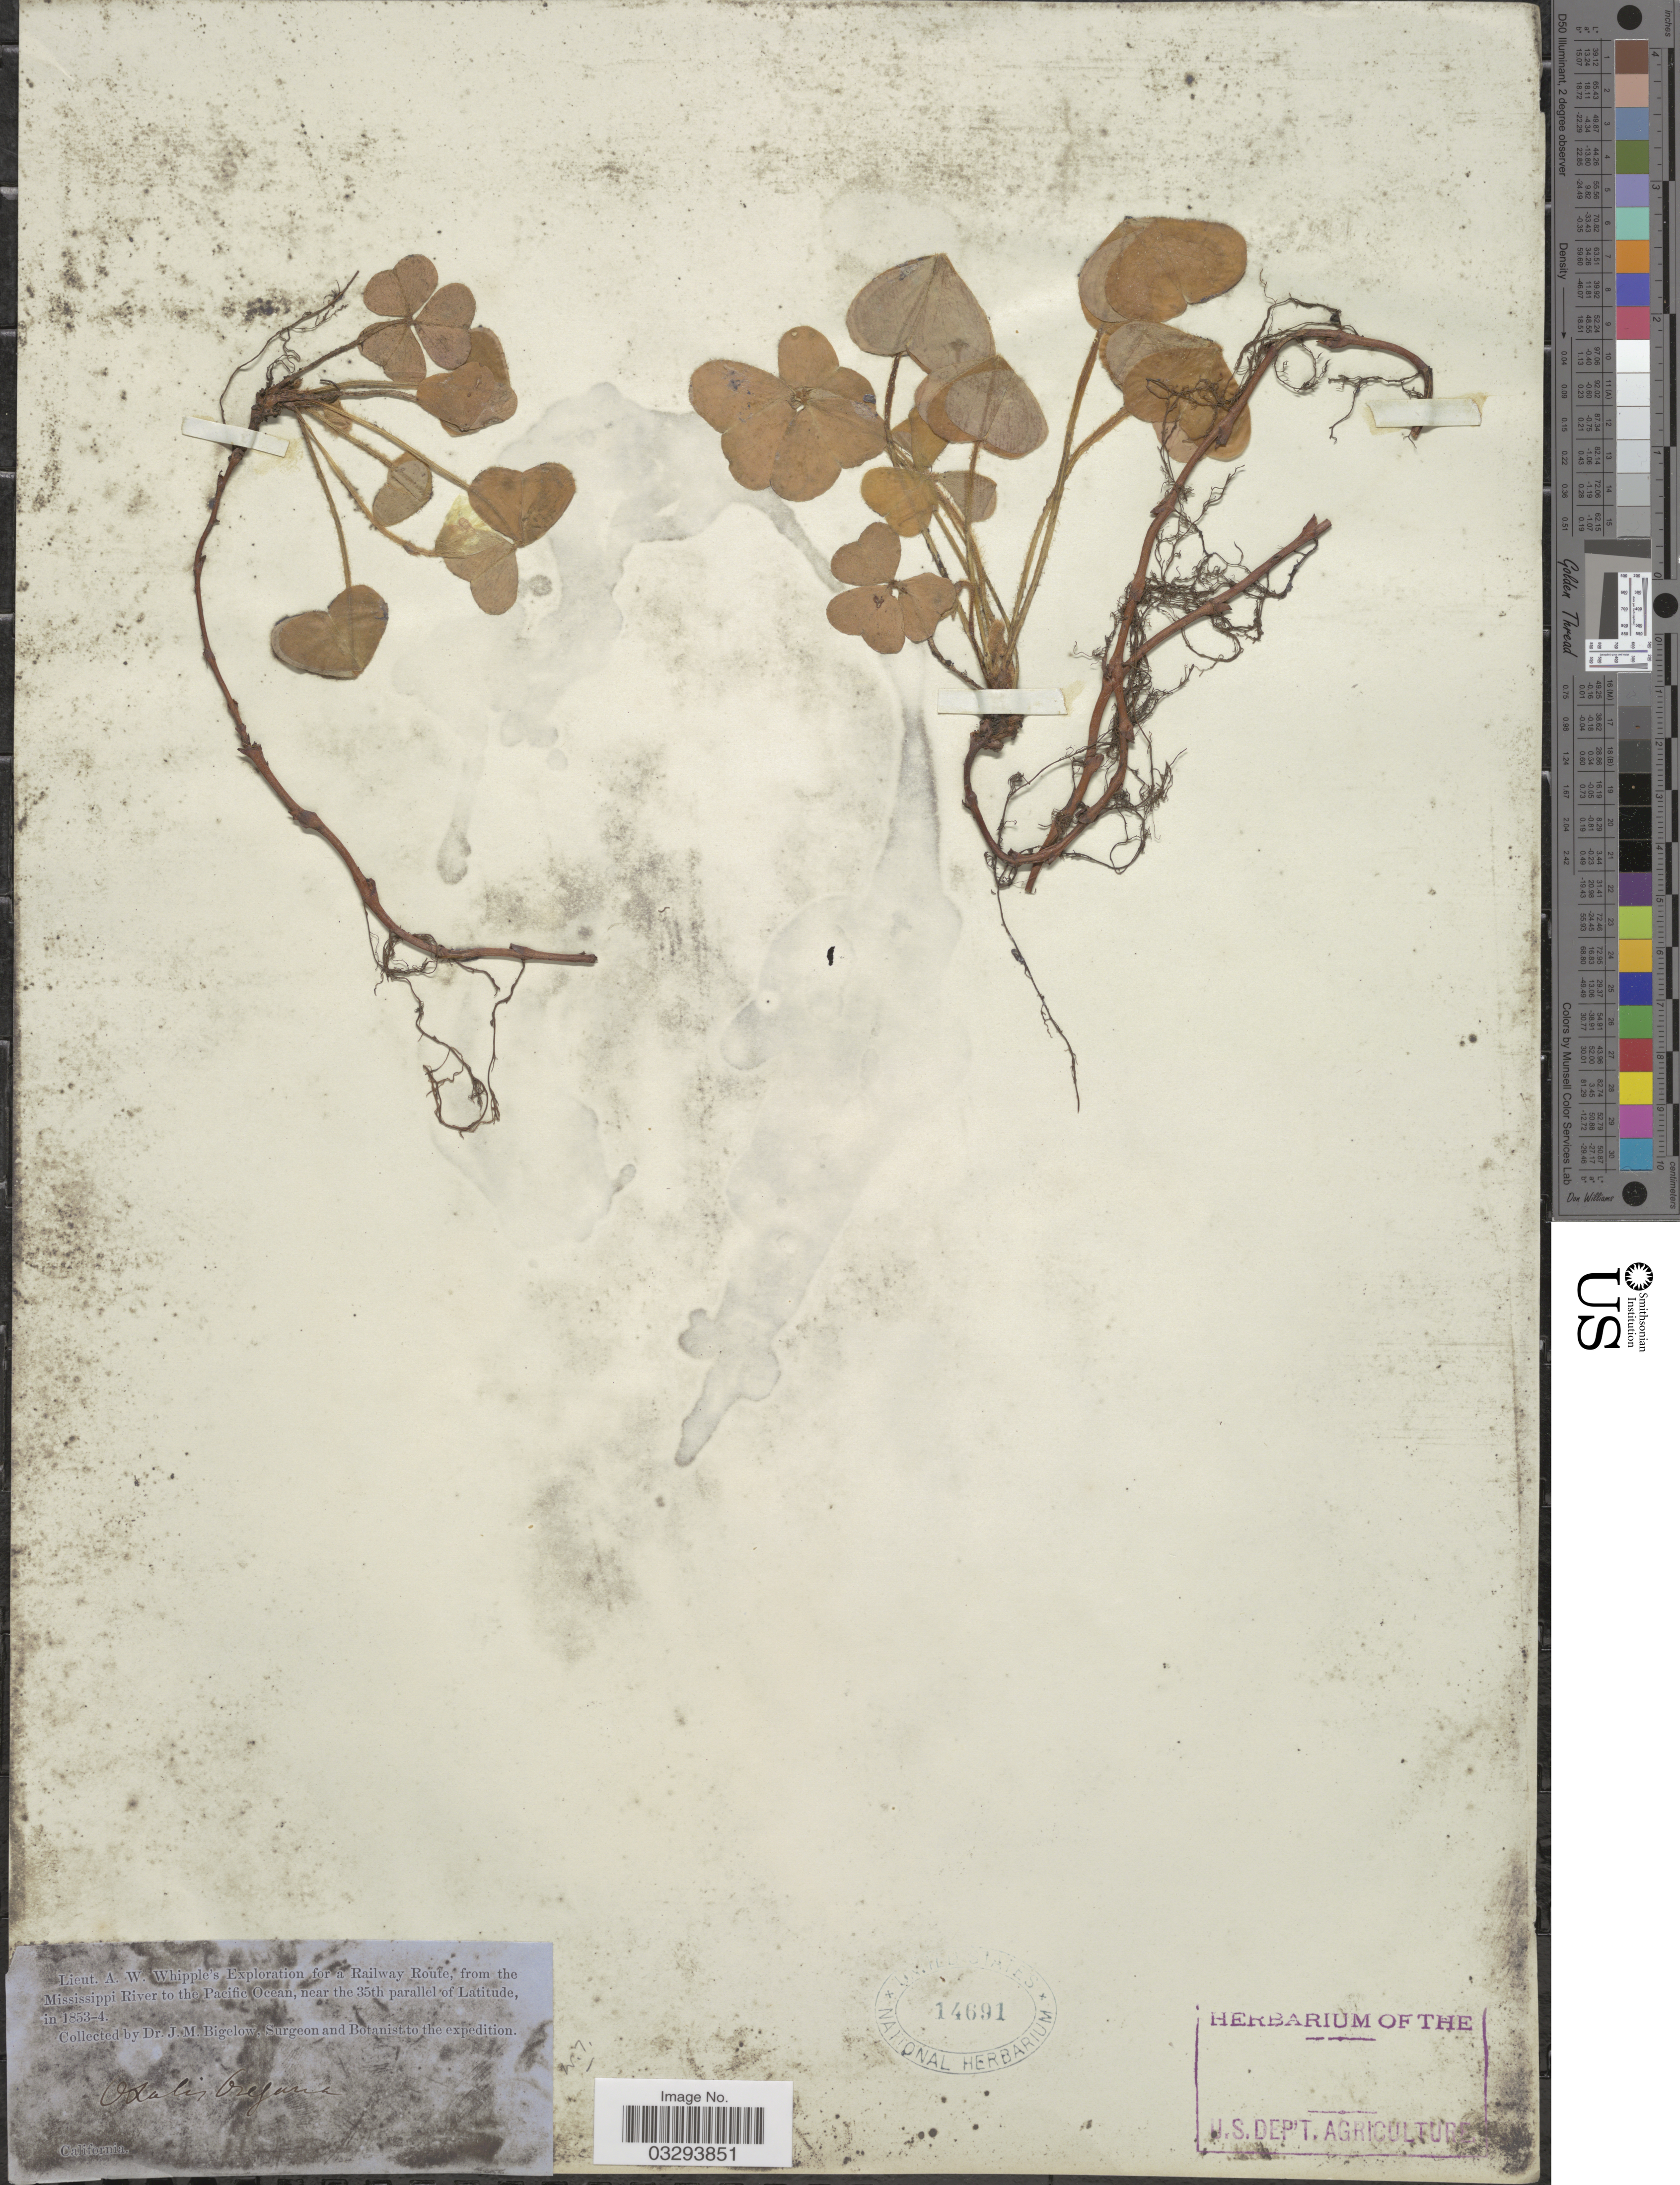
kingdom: Plantae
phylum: Tracheophyta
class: Magnoliopsida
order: Oxalidales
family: Oxalidaceae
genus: Oxalis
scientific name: Oxalis oregana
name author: Nutt.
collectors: J. M. Bigelow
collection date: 1853/1854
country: United States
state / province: California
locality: A Railway Route, from the Mississippi River to the Pacific Ocean.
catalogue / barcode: US 14691